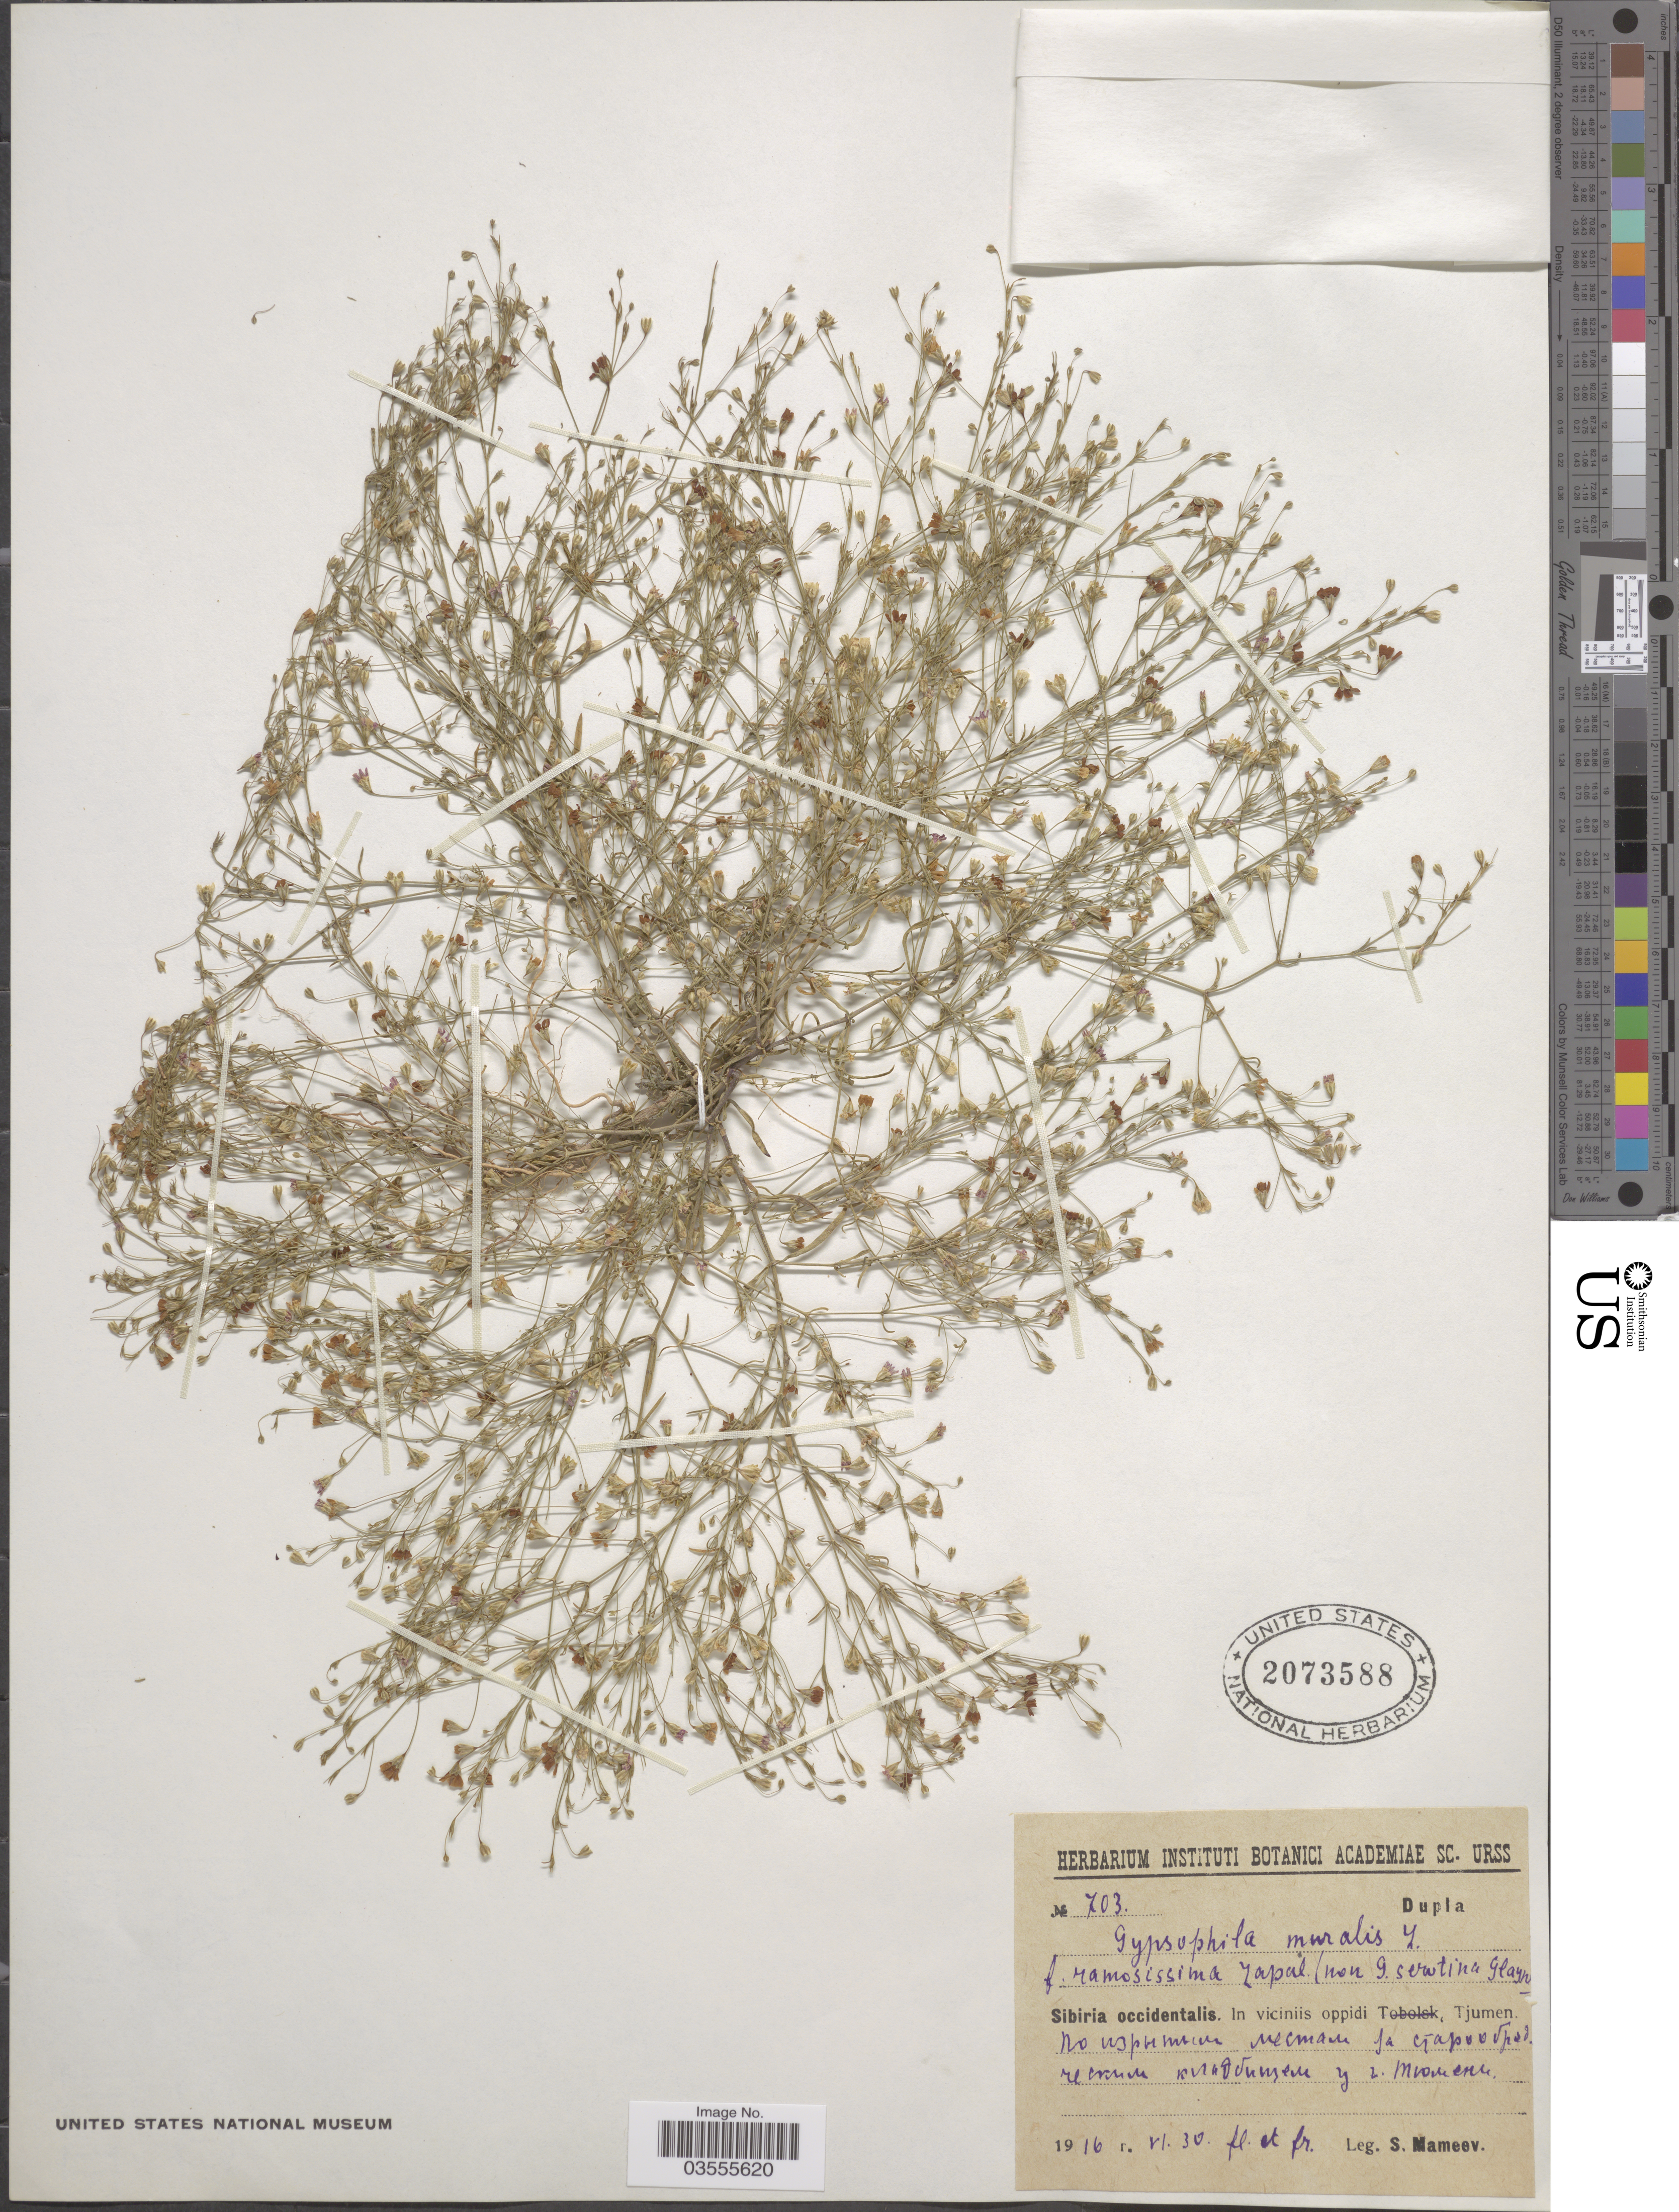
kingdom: Plantae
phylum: Tracheophyta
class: Magnoliopsida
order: Caryophyllales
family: Caryophyllaceae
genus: Psammophiliella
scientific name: Psammophiliella muralis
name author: (L.) Ikonn.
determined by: U.S. National Herbarium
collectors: S. Mameev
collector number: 703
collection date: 1916-06-30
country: Russian Federation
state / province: Tyumen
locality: Sibiria occidentalis. In viciniis oppidi Tjumen. X.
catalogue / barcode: US 2073588